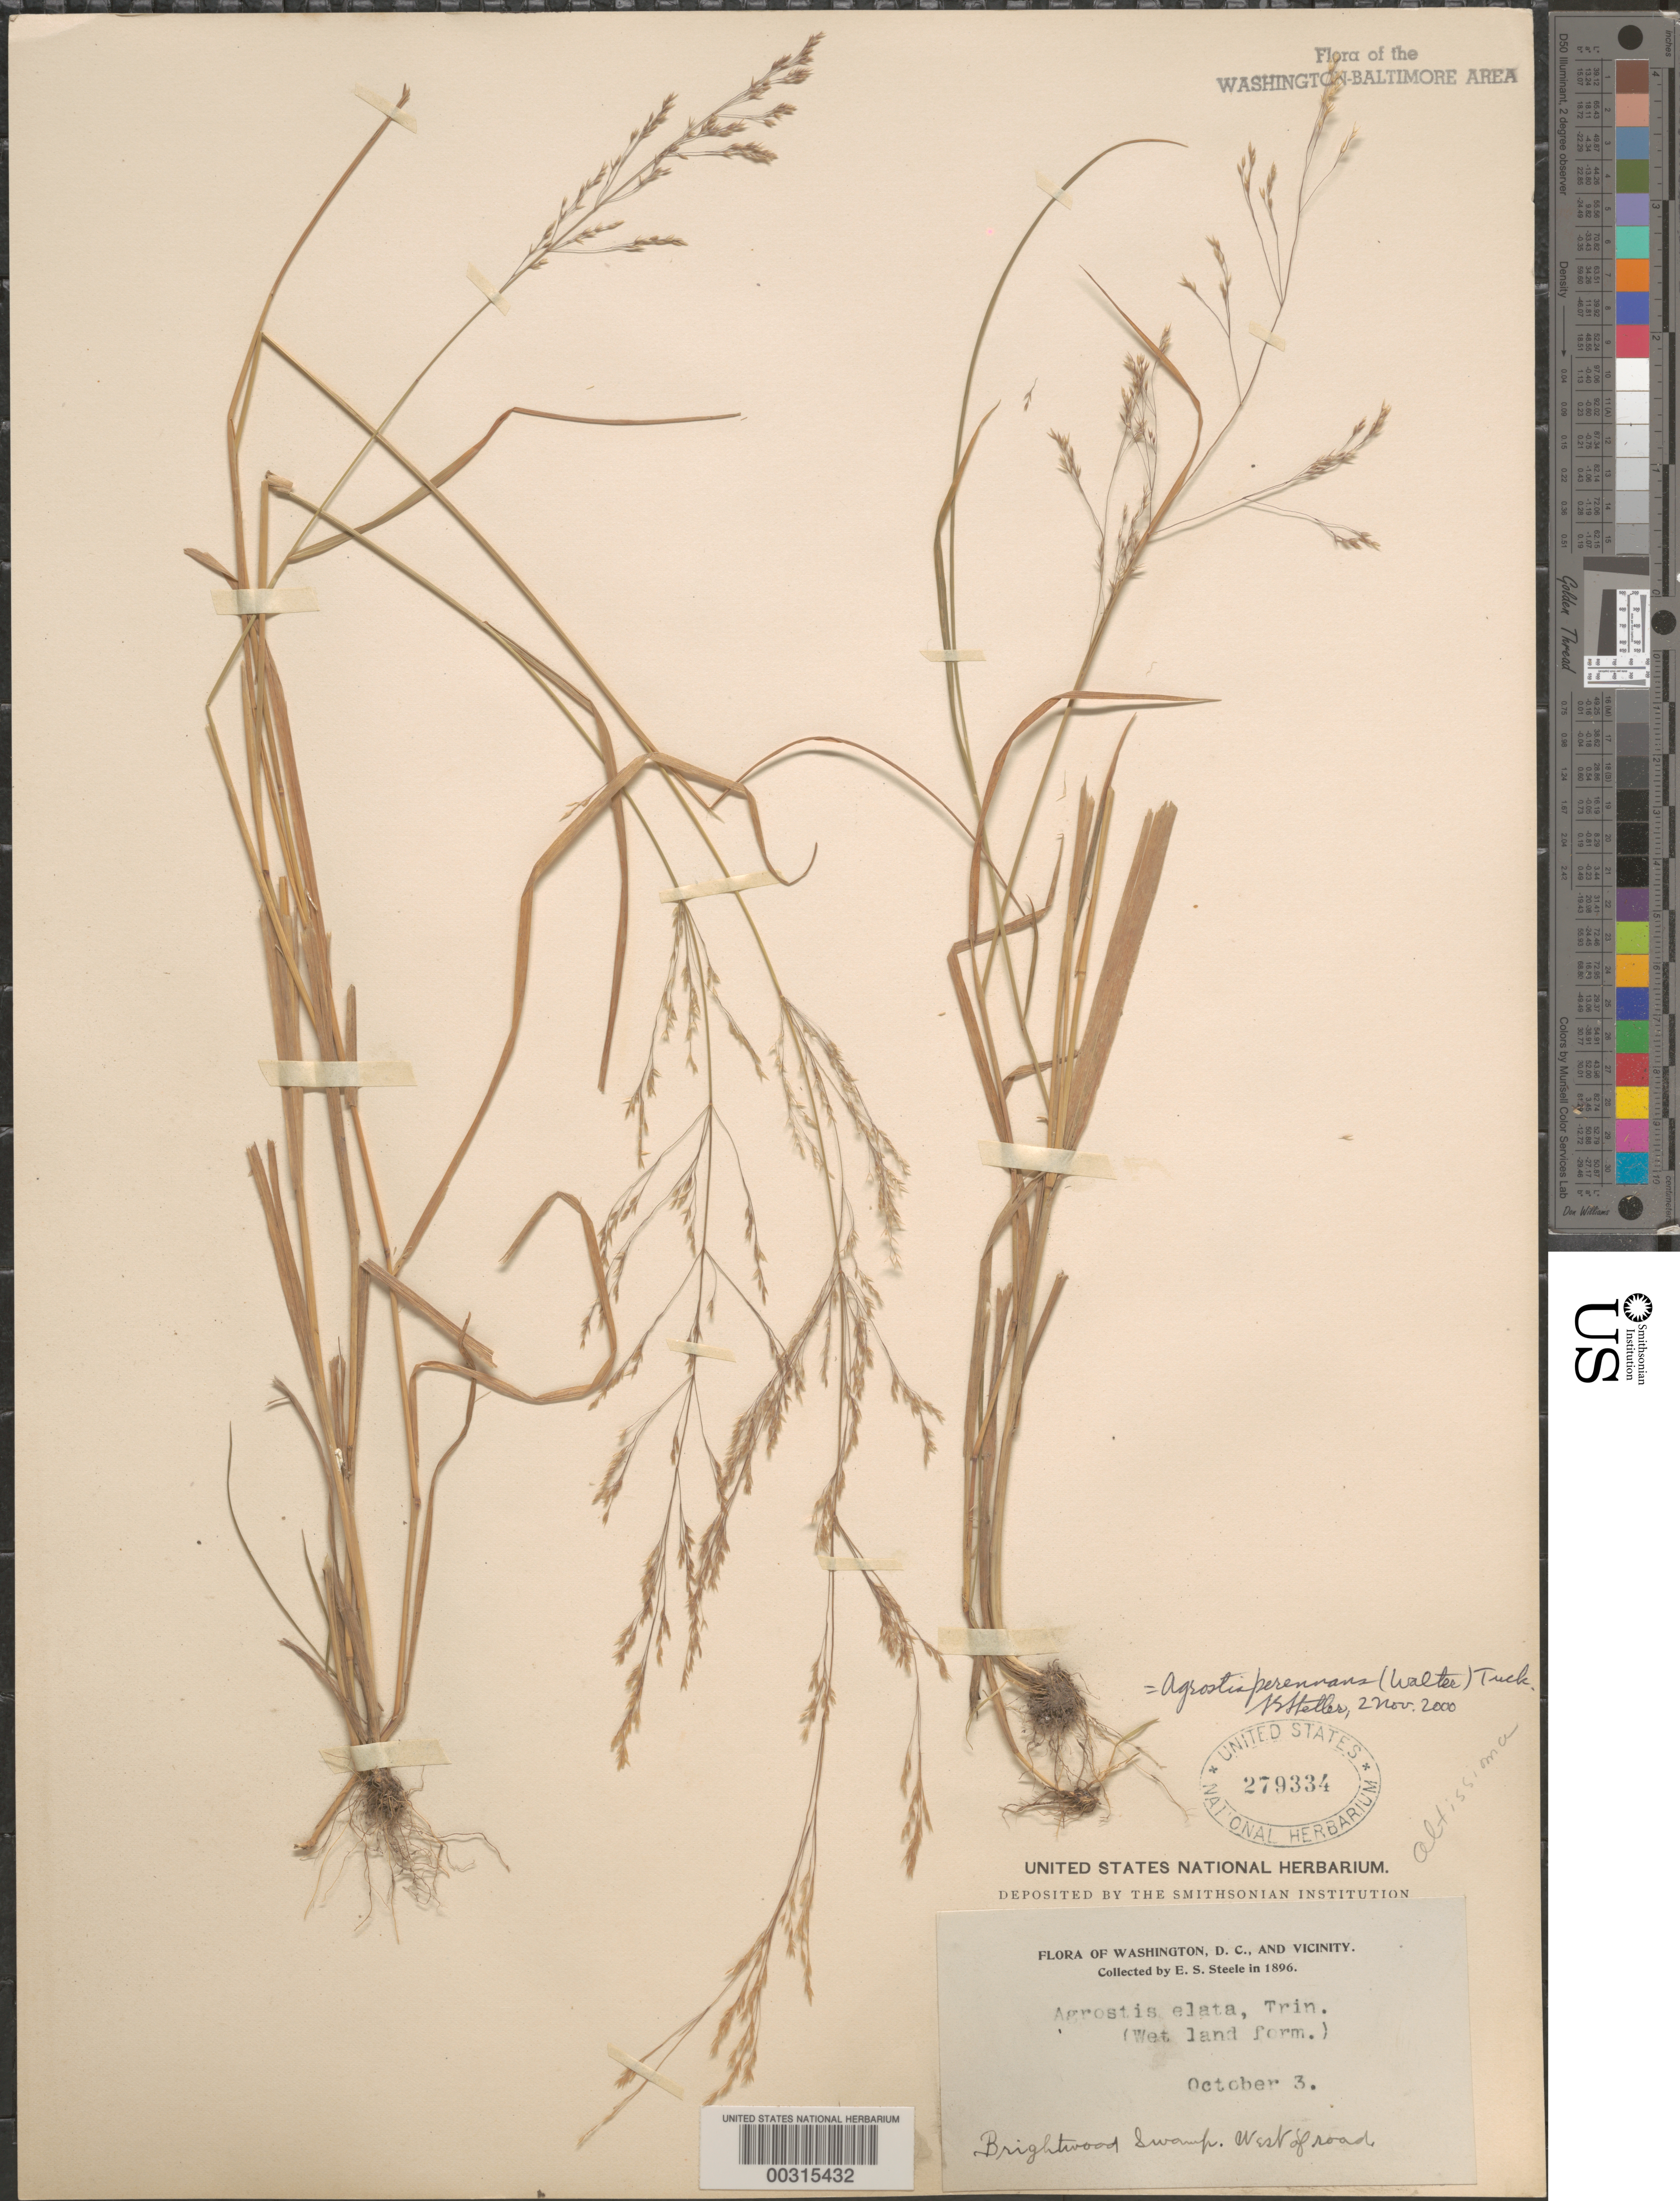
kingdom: Plantae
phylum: Tracheophyta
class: Liliopsida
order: Poales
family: Poaceae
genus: Agrostis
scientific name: Agrostis perennans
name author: (Walter) Tuck.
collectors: E. Steele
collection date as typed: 03 Oct 1896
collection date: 1896-10-03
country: United States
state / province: District of Columbia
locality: Brightwood swamp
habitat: Wetland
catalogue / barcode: US 279334